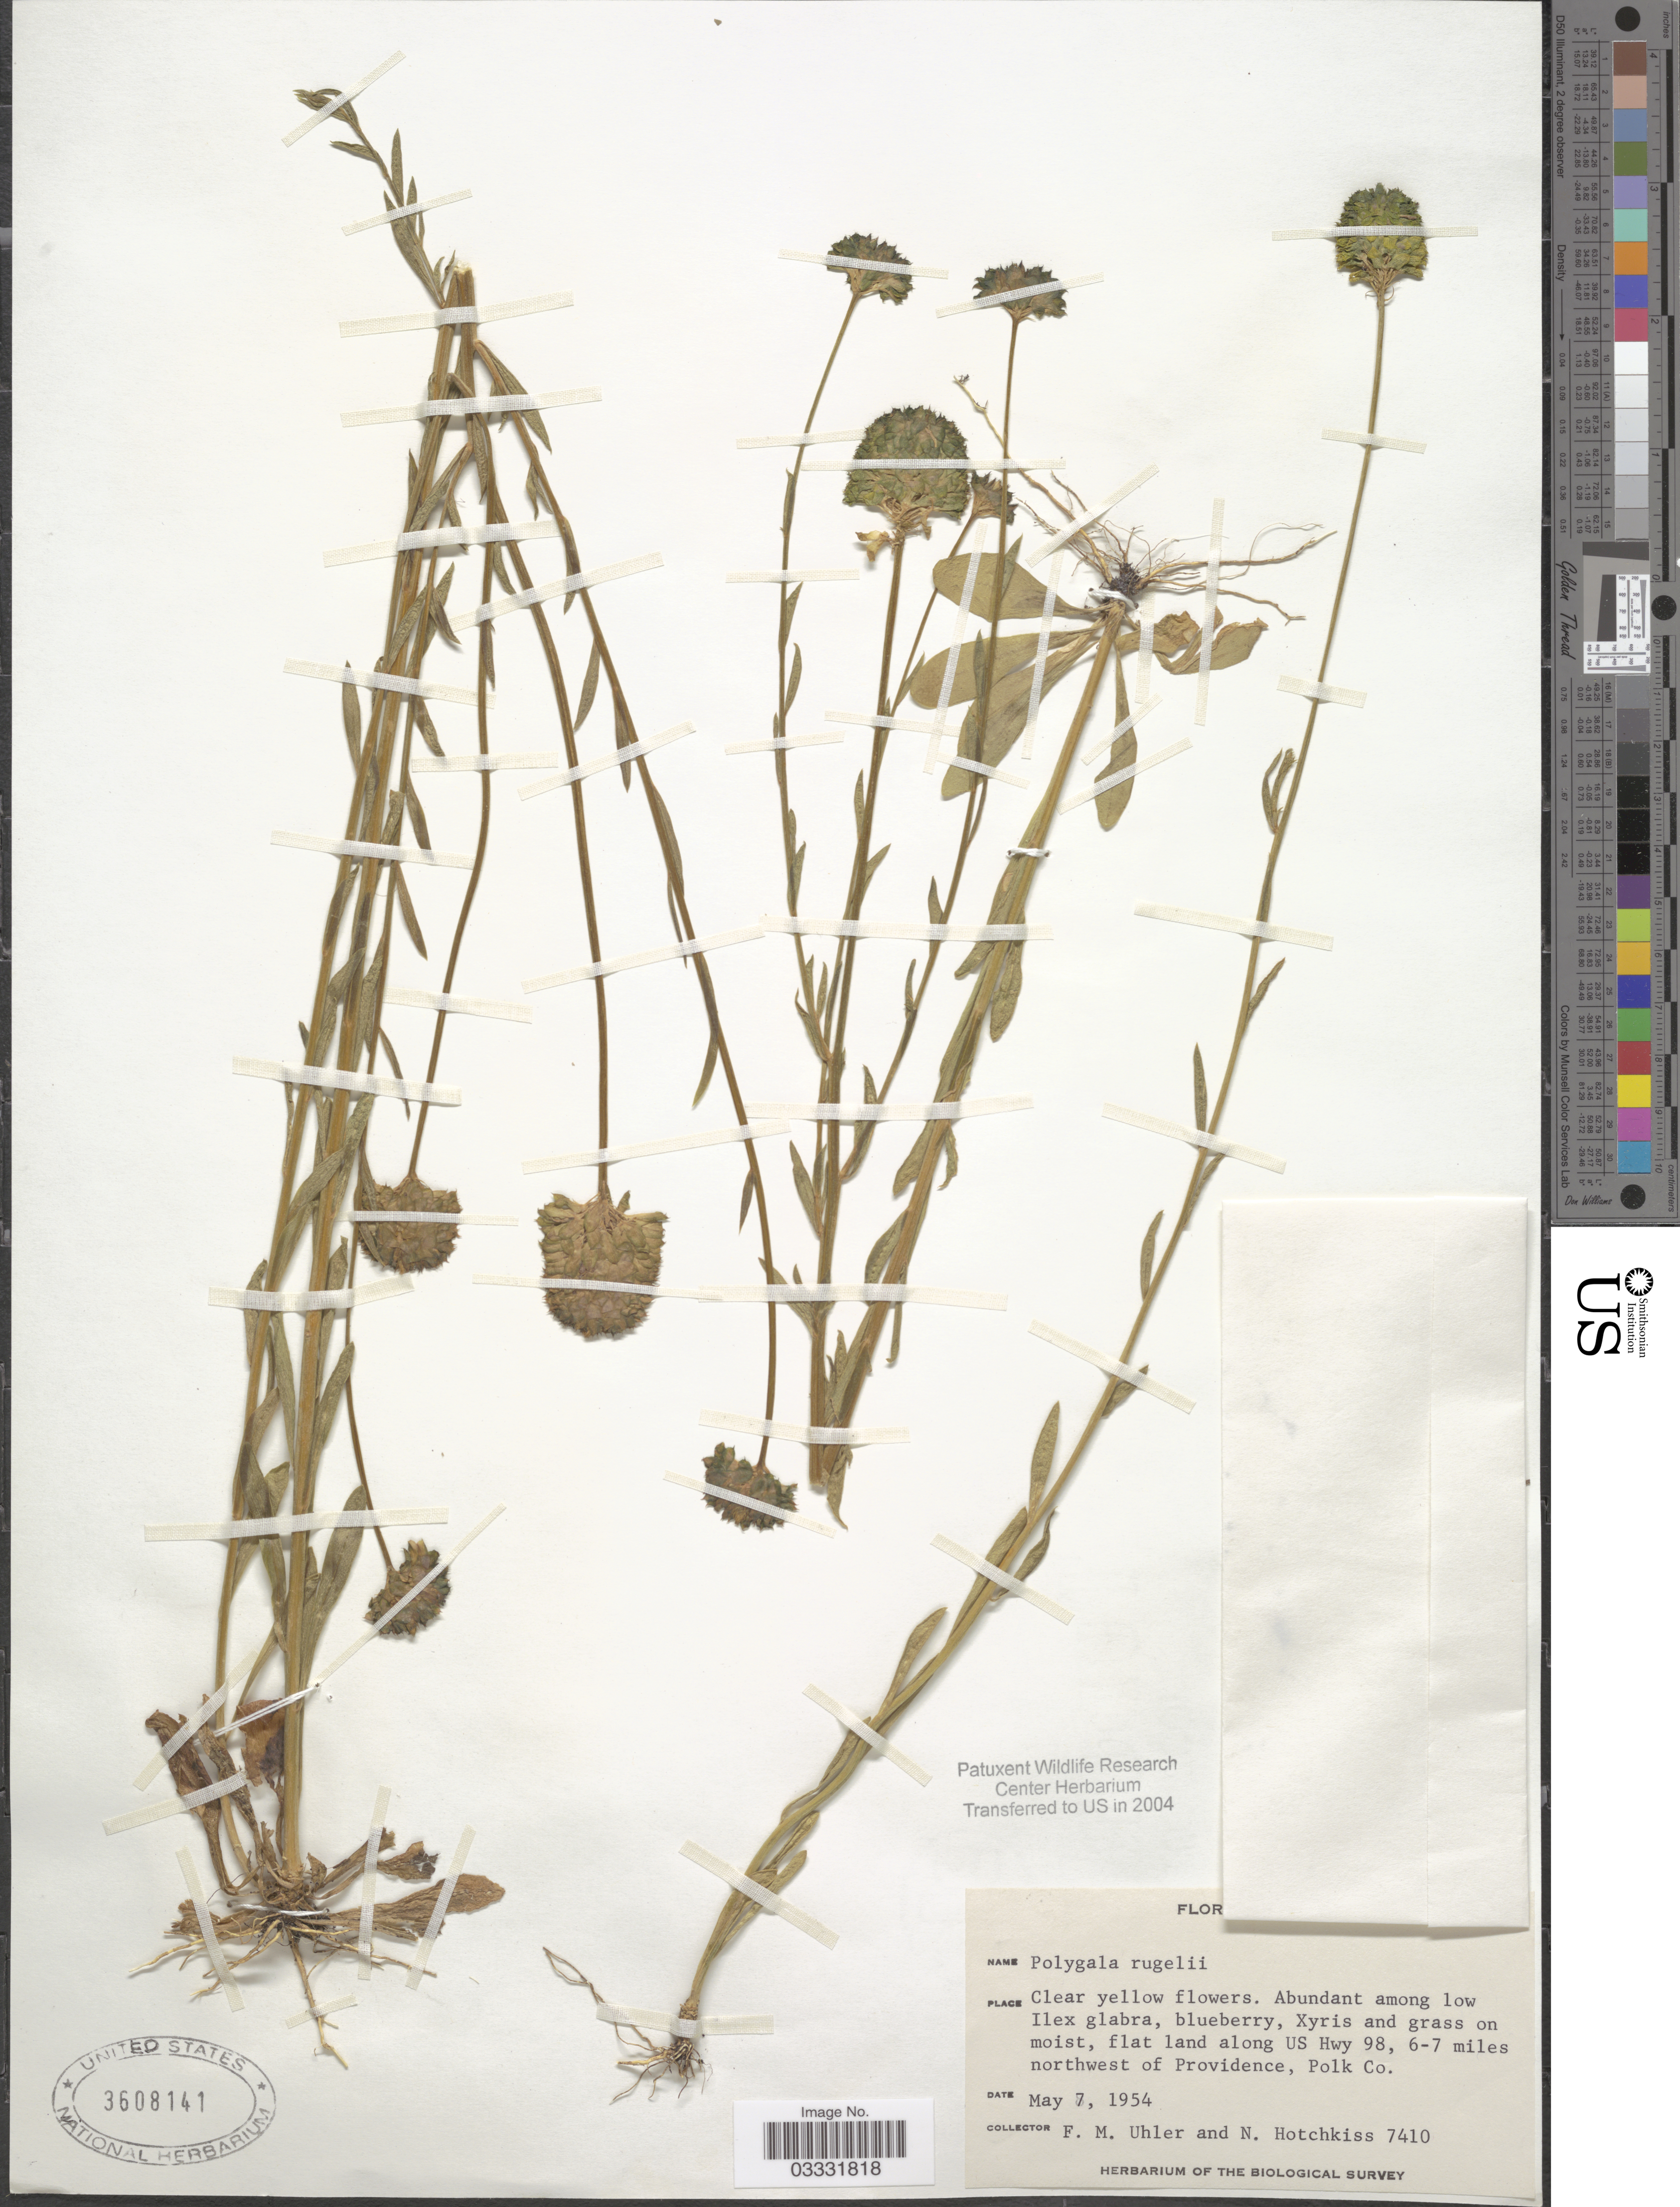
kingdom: Plantae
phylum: Tracheophyta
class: Magnoliopsida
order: Fabales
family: Polygalaceae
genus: Polygala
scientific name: Polygala rugelii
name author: Shuttlew. ex Chapm.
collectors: F. M. Uhler & N. Hotchkiss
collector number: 7410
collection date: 1954-05-07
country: United States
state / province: Florida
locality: Flat land along US Hwy 98, 6-7 miles northwest of Providence, Polk Co.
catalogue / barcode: US 3608141